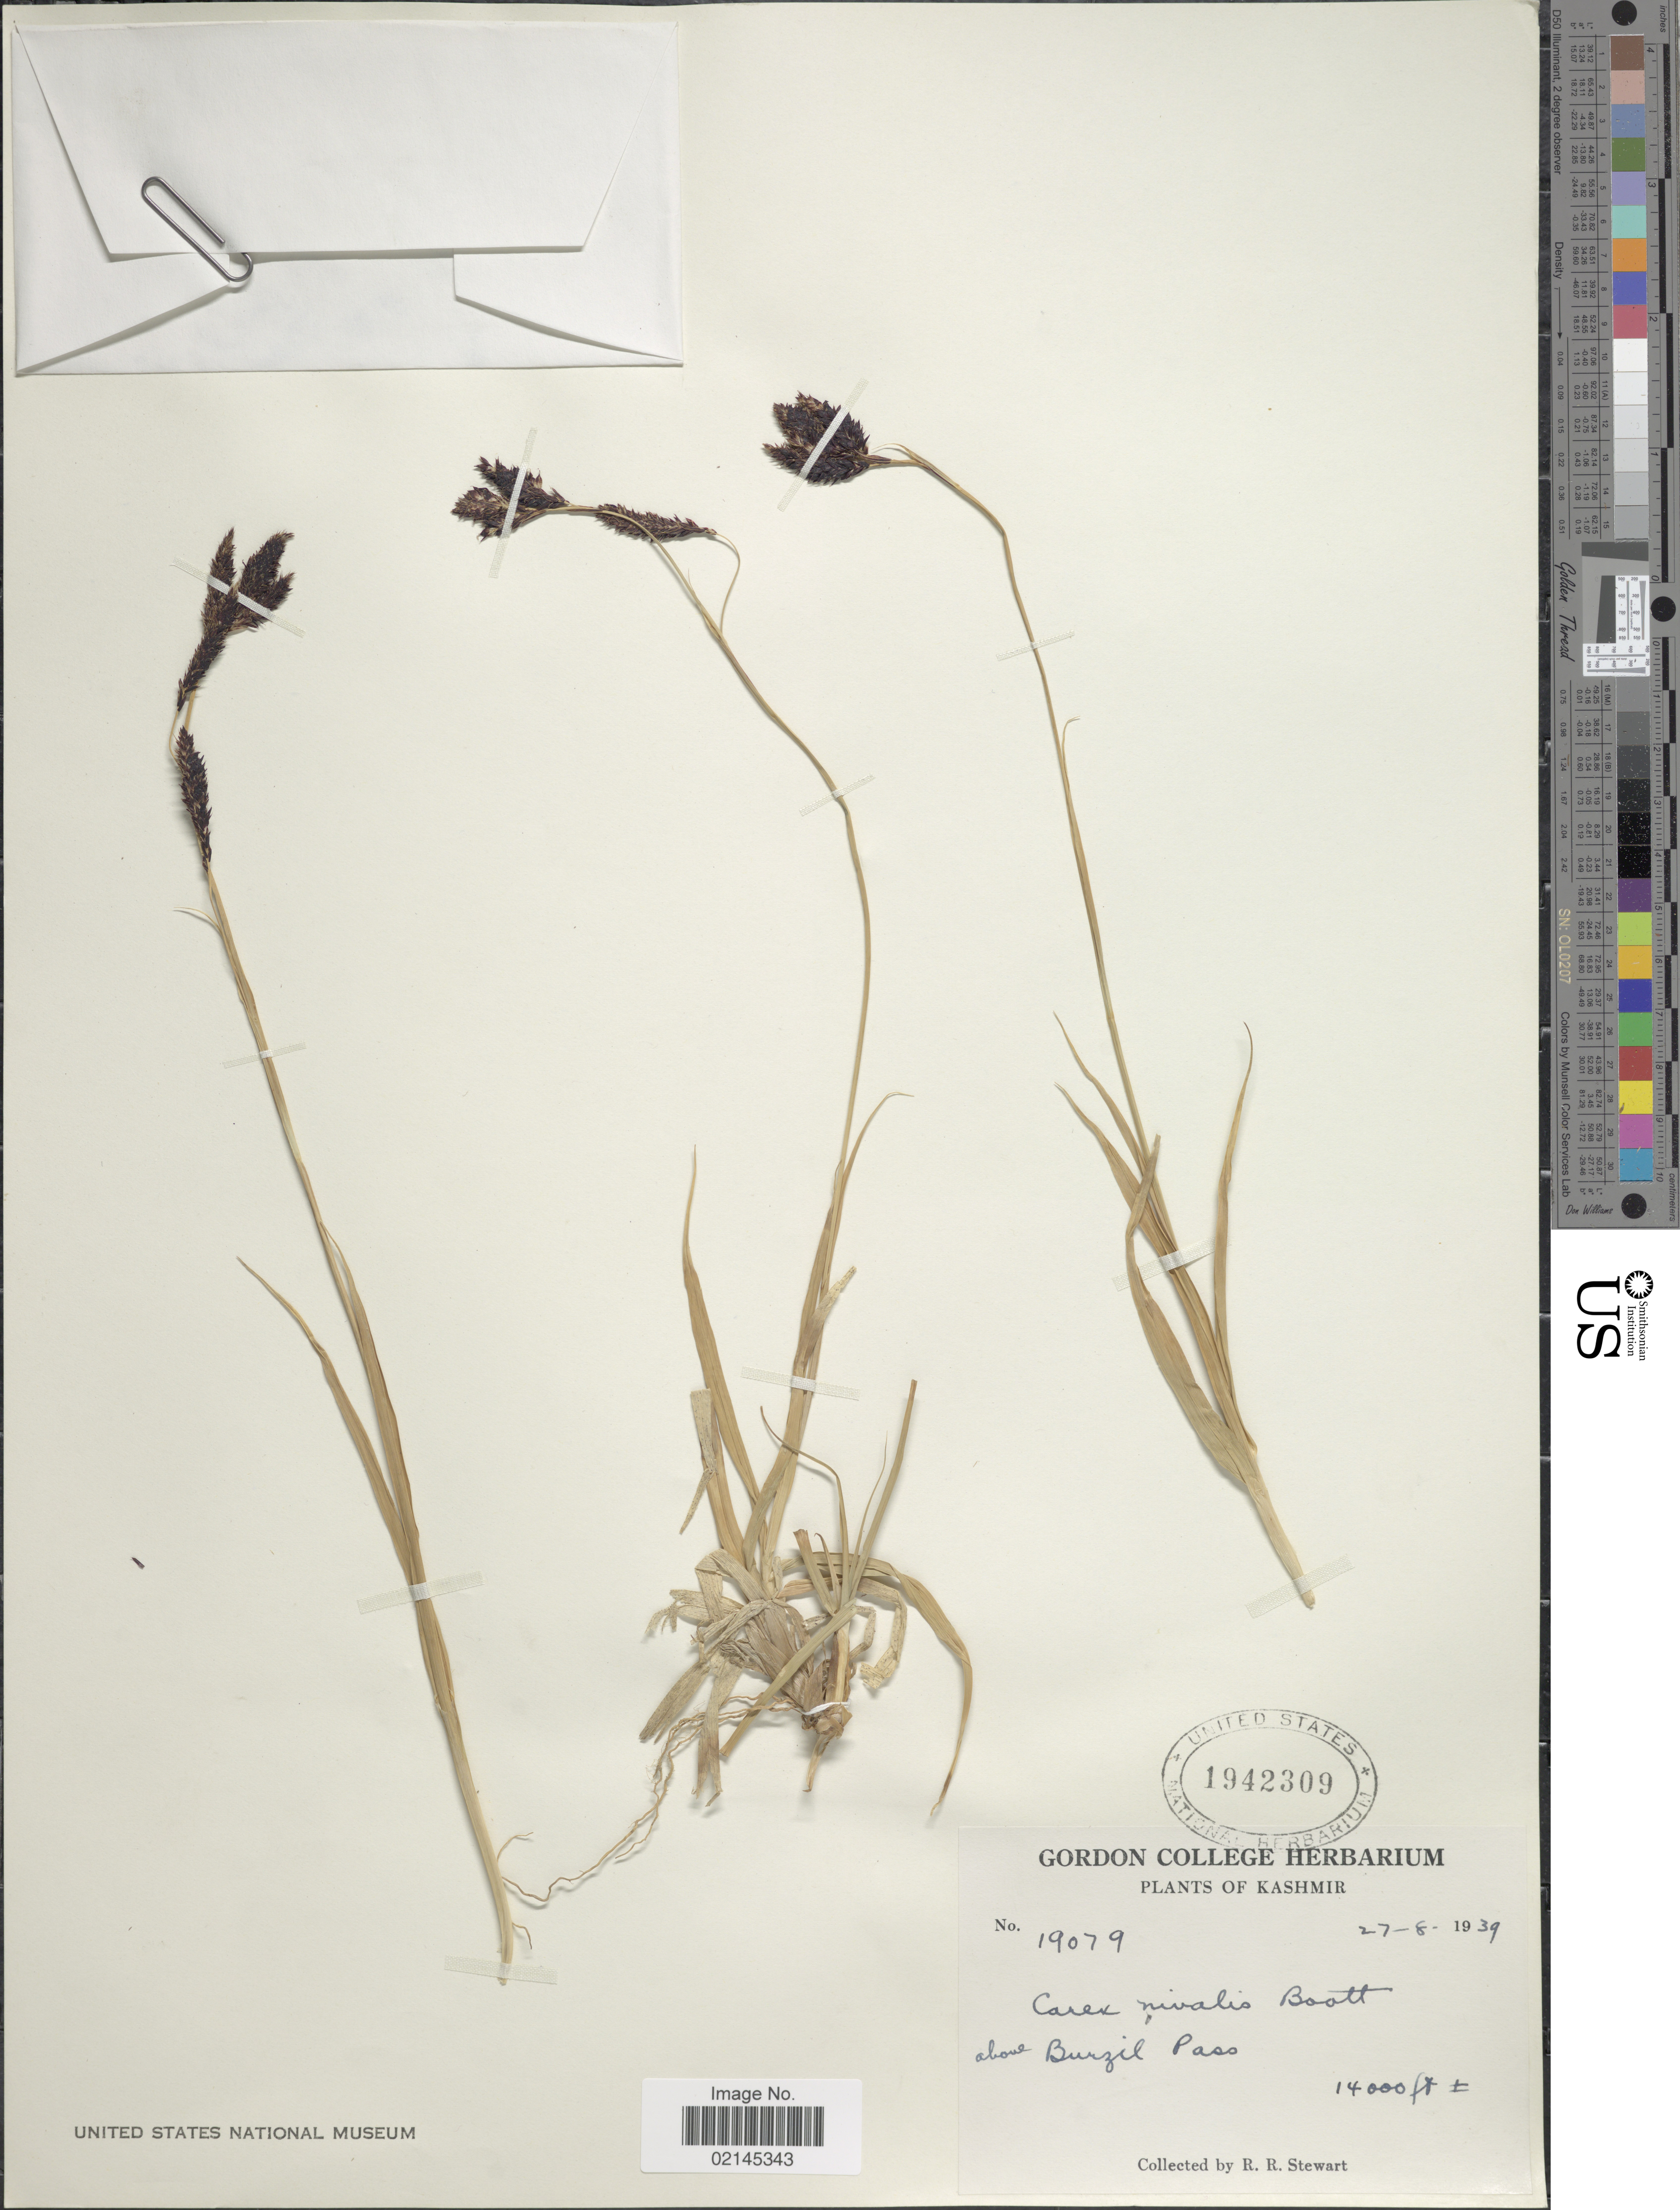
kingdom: Plantae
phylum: Tracheophyta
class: Liliopsida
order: Poales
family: Cyperaceae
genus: Carex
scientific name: Carex nivalis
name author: Boott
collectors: R. R. Stewart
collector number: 19079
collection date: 1939-08-27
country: India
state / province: Jammu and Kashmir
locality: Kashmir. Above Burzil Pass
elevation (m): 4267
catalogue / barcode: US 1942309